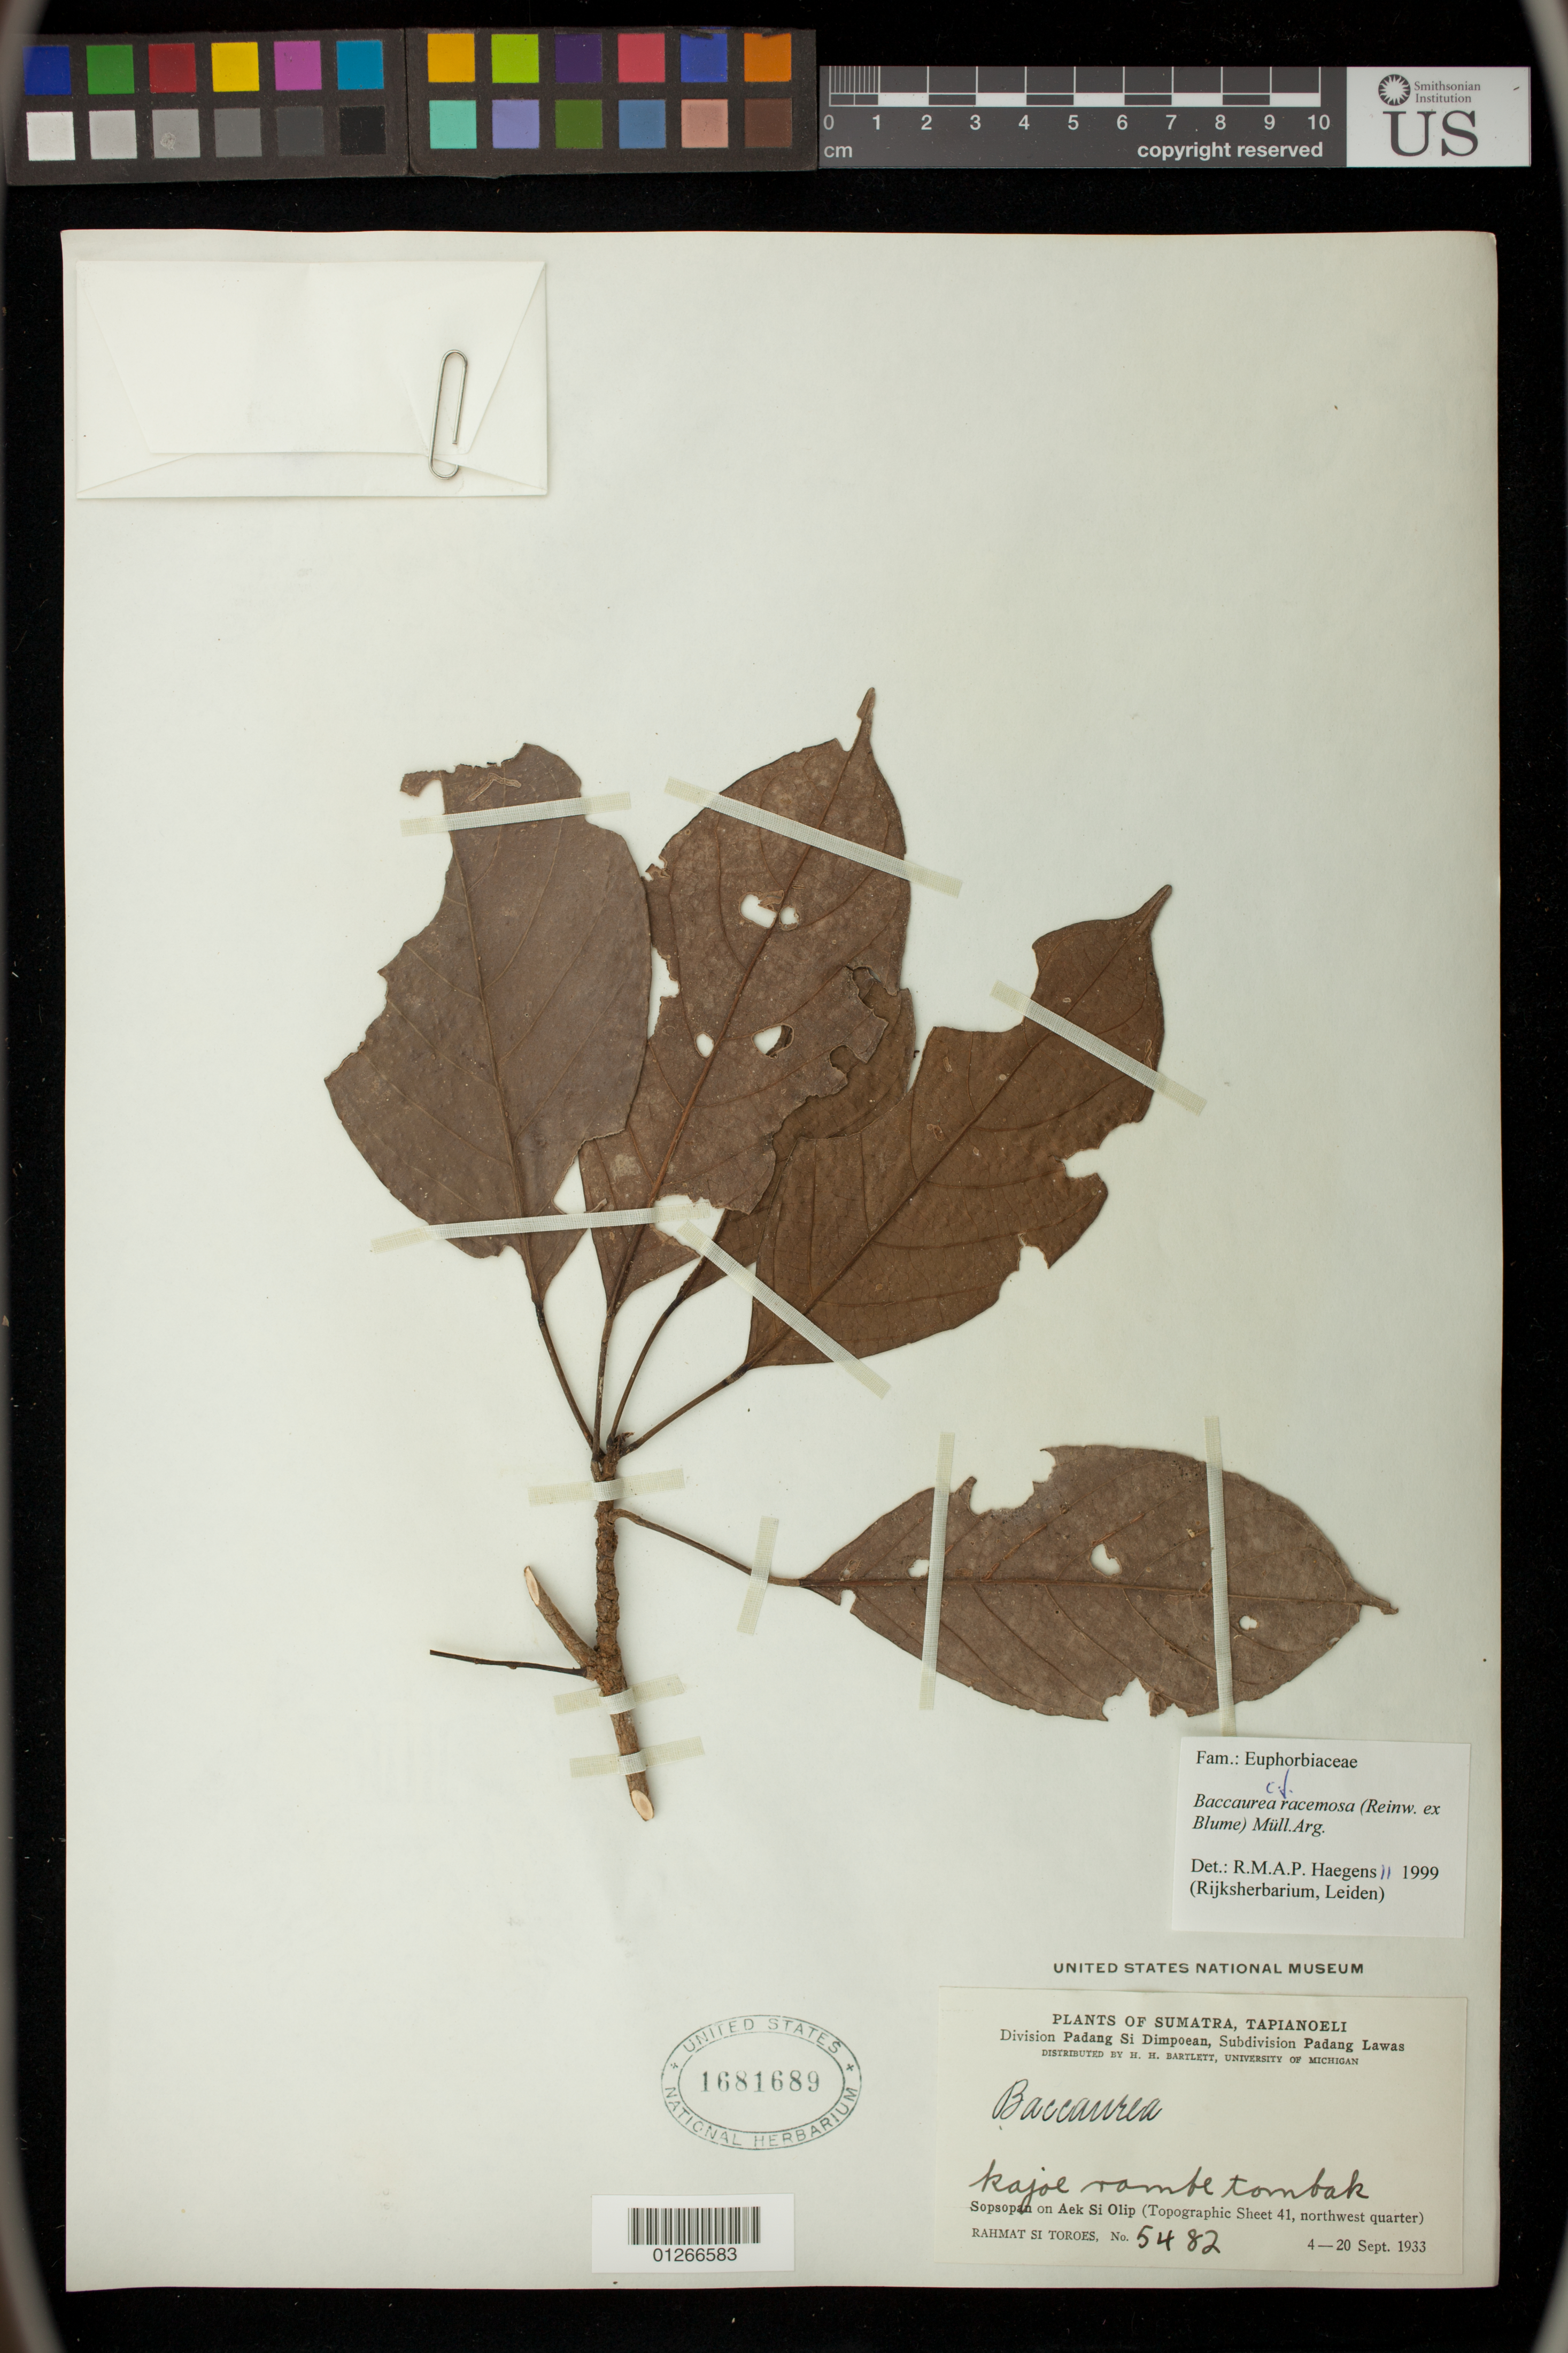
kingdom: Plantae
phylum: Tracheophyta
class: Magnoliopsida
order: Malpighiales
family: Phyllanthaceae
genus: Baccaurea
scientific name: Baccaurea racemosa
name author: (Reinw.) Müll. Arg.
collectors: Rahmat Si Boeea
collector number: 5482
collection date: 1933-09-04/1933-09-20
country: Indonesia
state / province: Sumatra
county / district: Sumatera Utara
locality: Sumatra, Tapianoeli [Tapanuli]. Padang Si Dimpoean [Sidempuan]. Padang Lawas. Padang Sopsopan [Sosopan] on Aek Si Olip [Siolip] (Topographic Sheet 41, northwest quarter).